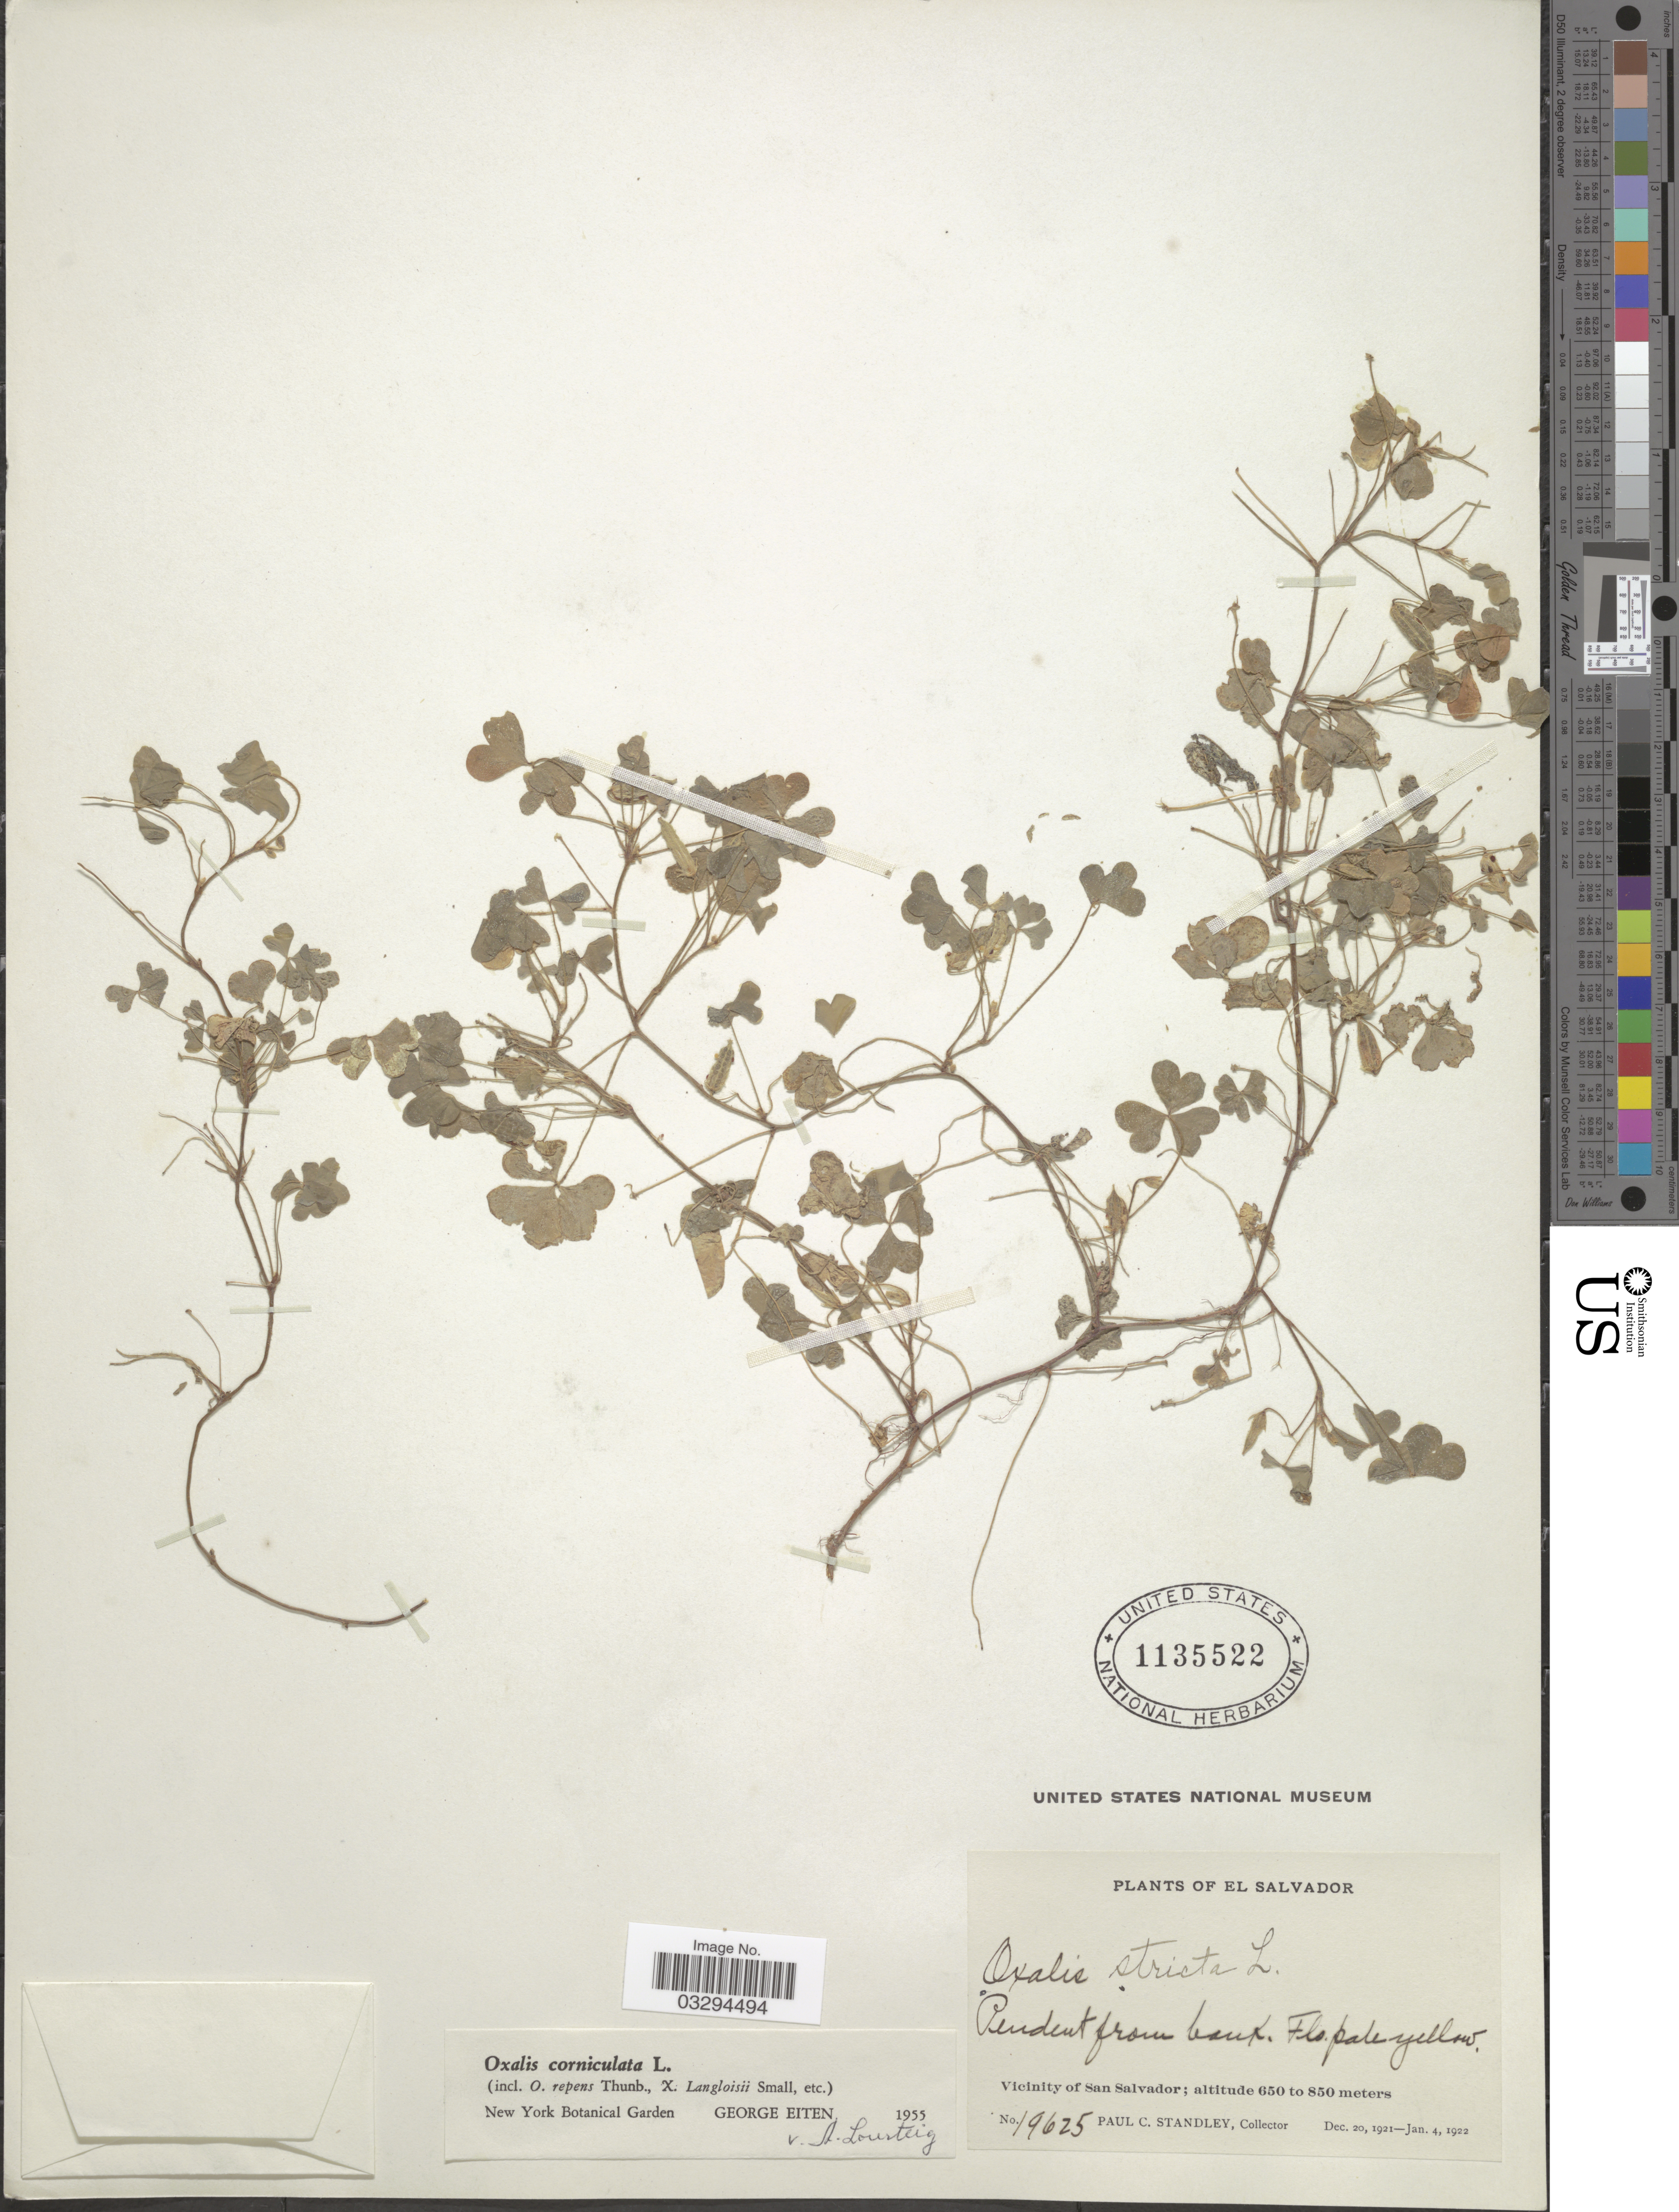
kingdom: Plantae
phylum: Tracheophyta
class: Magnoliopsida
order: Oxalidales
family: Oxalidaceae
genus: Oxalis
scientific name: Oxalis corniculata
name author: L.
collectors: P. C. Standley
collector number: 19625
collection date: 1921-12-20/1922-01-04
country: El Salvador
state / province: San Salvador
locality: Vicinity of San Salvador.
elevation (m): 650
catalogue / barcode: US 1135522